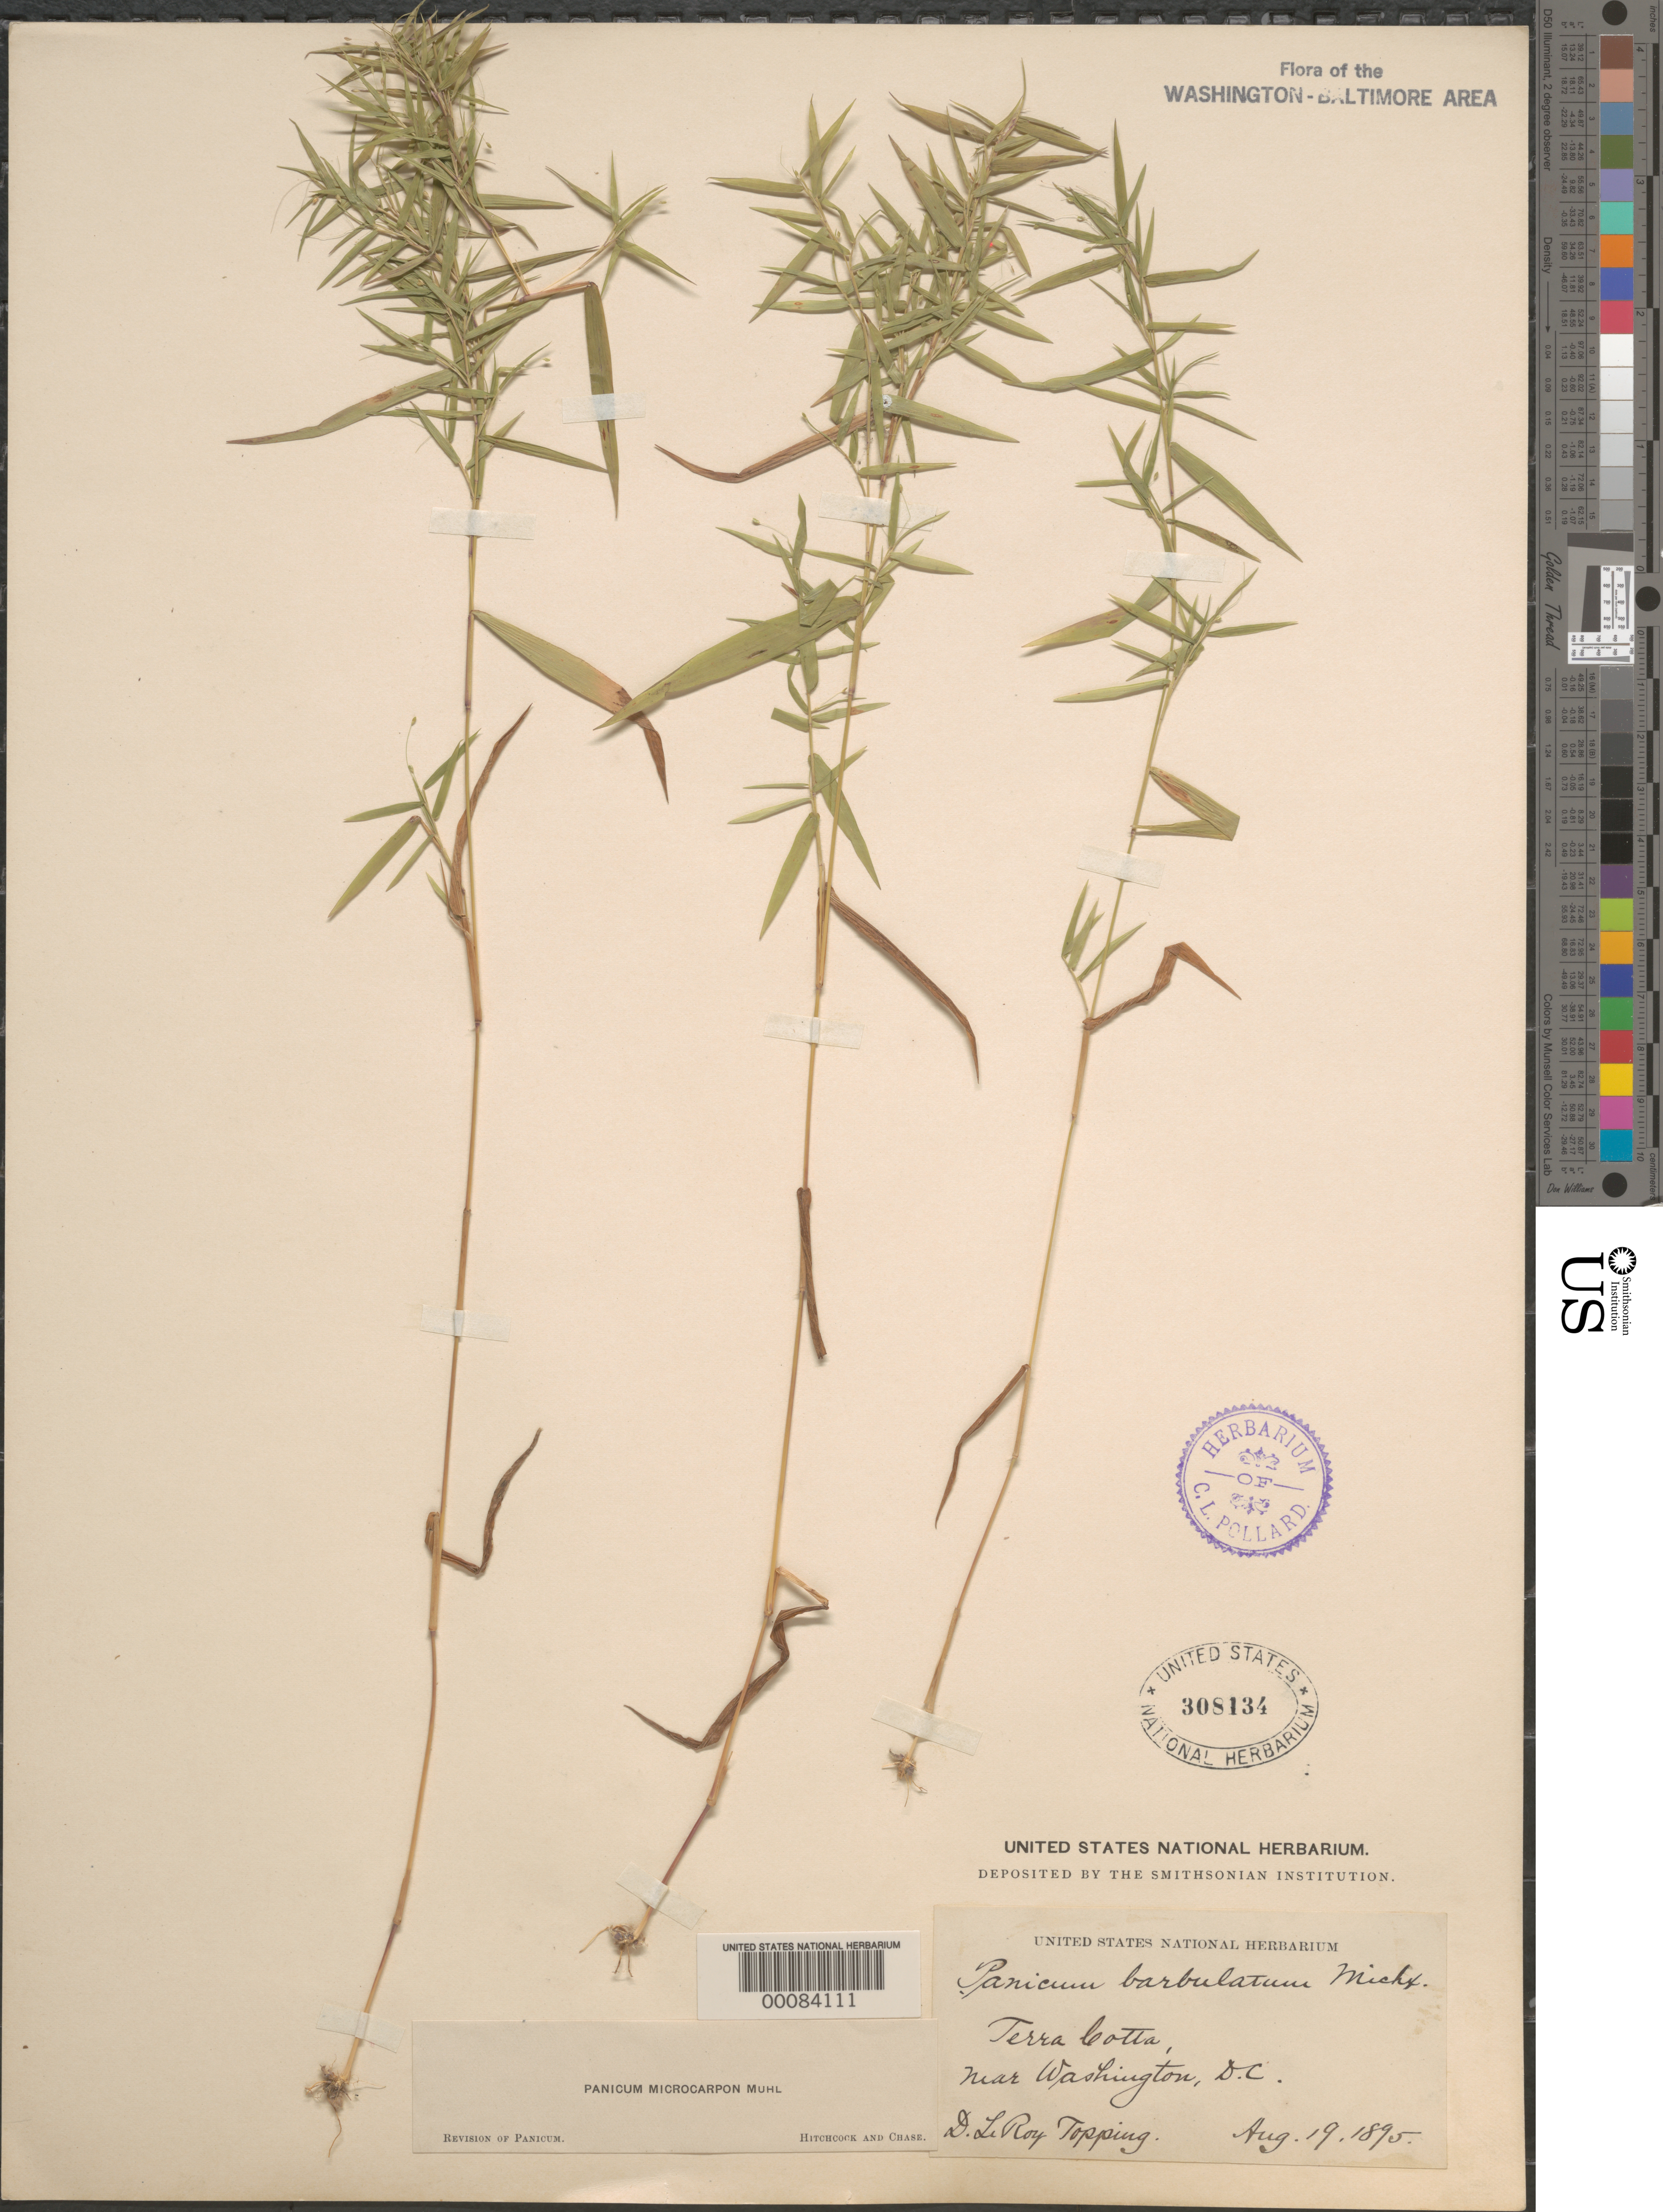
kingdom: Plantae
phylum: Tracheophyta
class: Liliopsida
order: Poales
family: Poaceae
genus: Dichanthelium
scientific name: Dichanthelium dichotomum var. dichotomum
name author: (L.) Gould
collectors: D. L. Topping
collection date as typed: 19 Aug 1895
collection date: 1895-08-19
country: United States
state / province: District of Columbia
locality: Terra Cotta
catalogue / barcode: US 308134